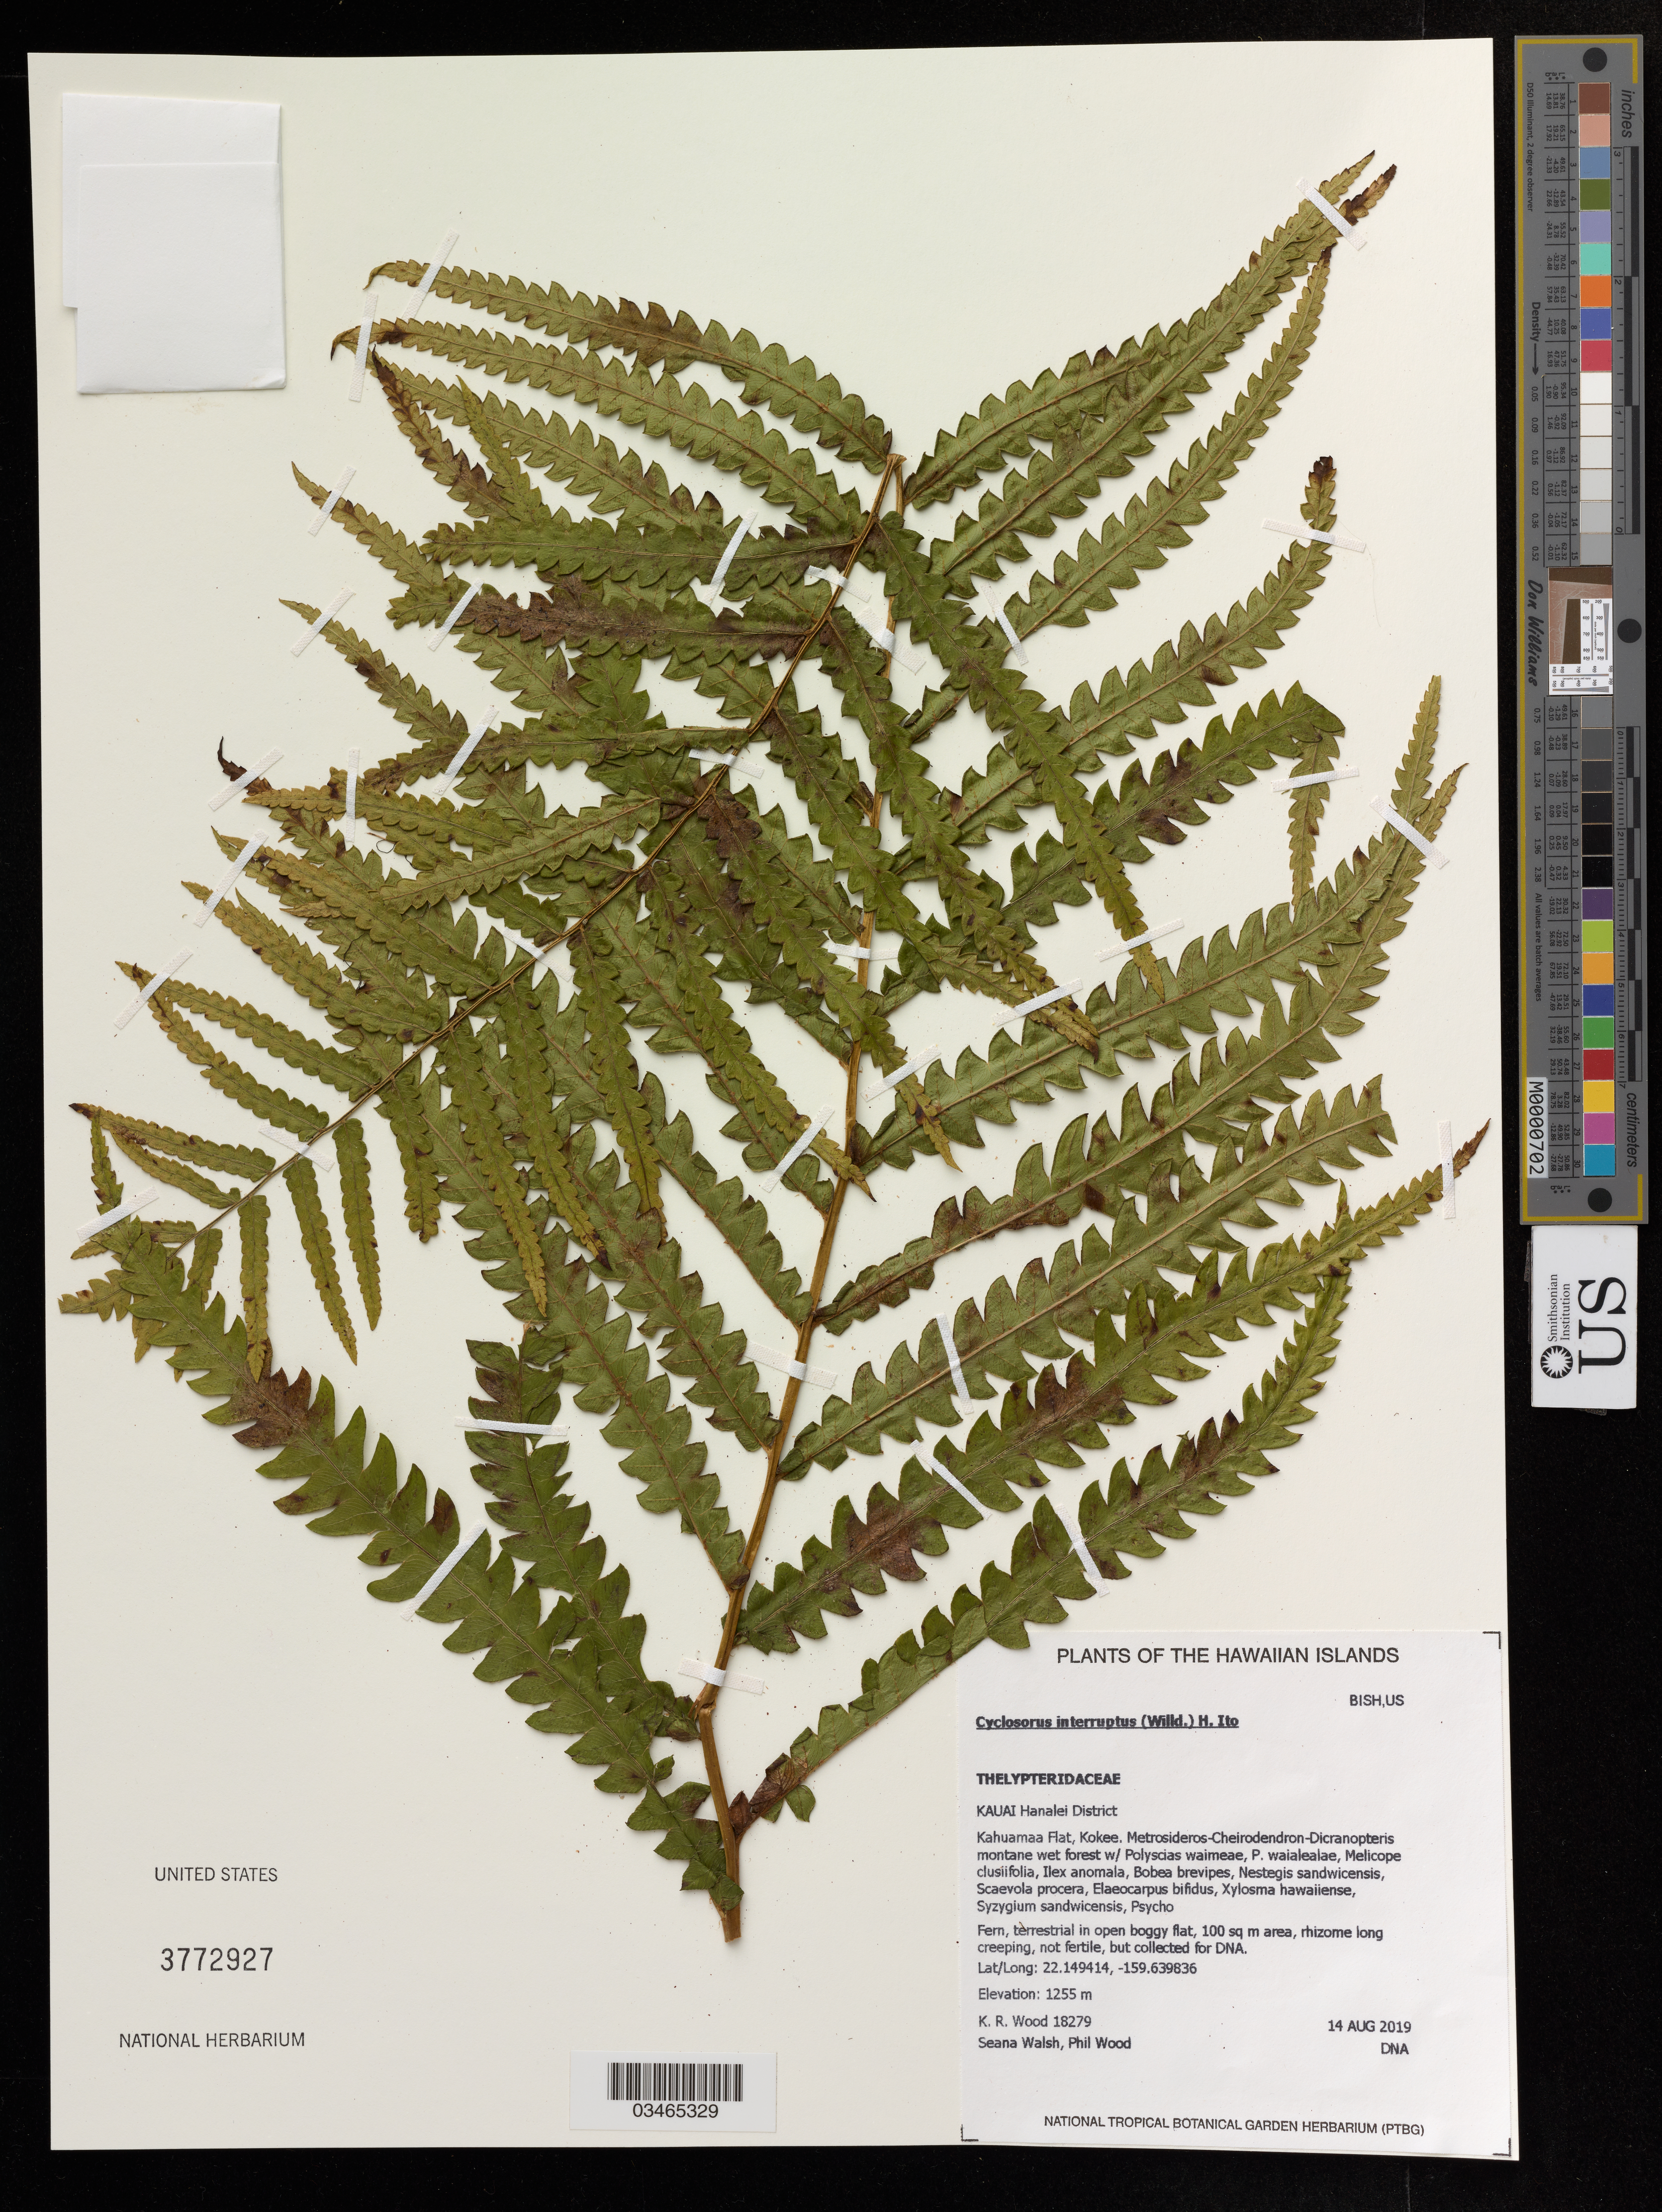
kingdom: Plantae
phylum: Tracheophyta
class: Polypodiopsida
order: Polypodiales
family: Thelypteridaceae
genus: Cyclosorus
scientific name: Cyclosorus interruptus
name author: (Willd.) H. Itô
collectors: K. R. Wood, S. Walsh & P. Wood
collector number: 18279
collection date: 2019-08-14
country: United States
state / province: Hawaii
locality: Kauai Hanalei District, Kahua Flat, Kokee.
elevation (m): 1255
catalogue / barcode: US 3772927